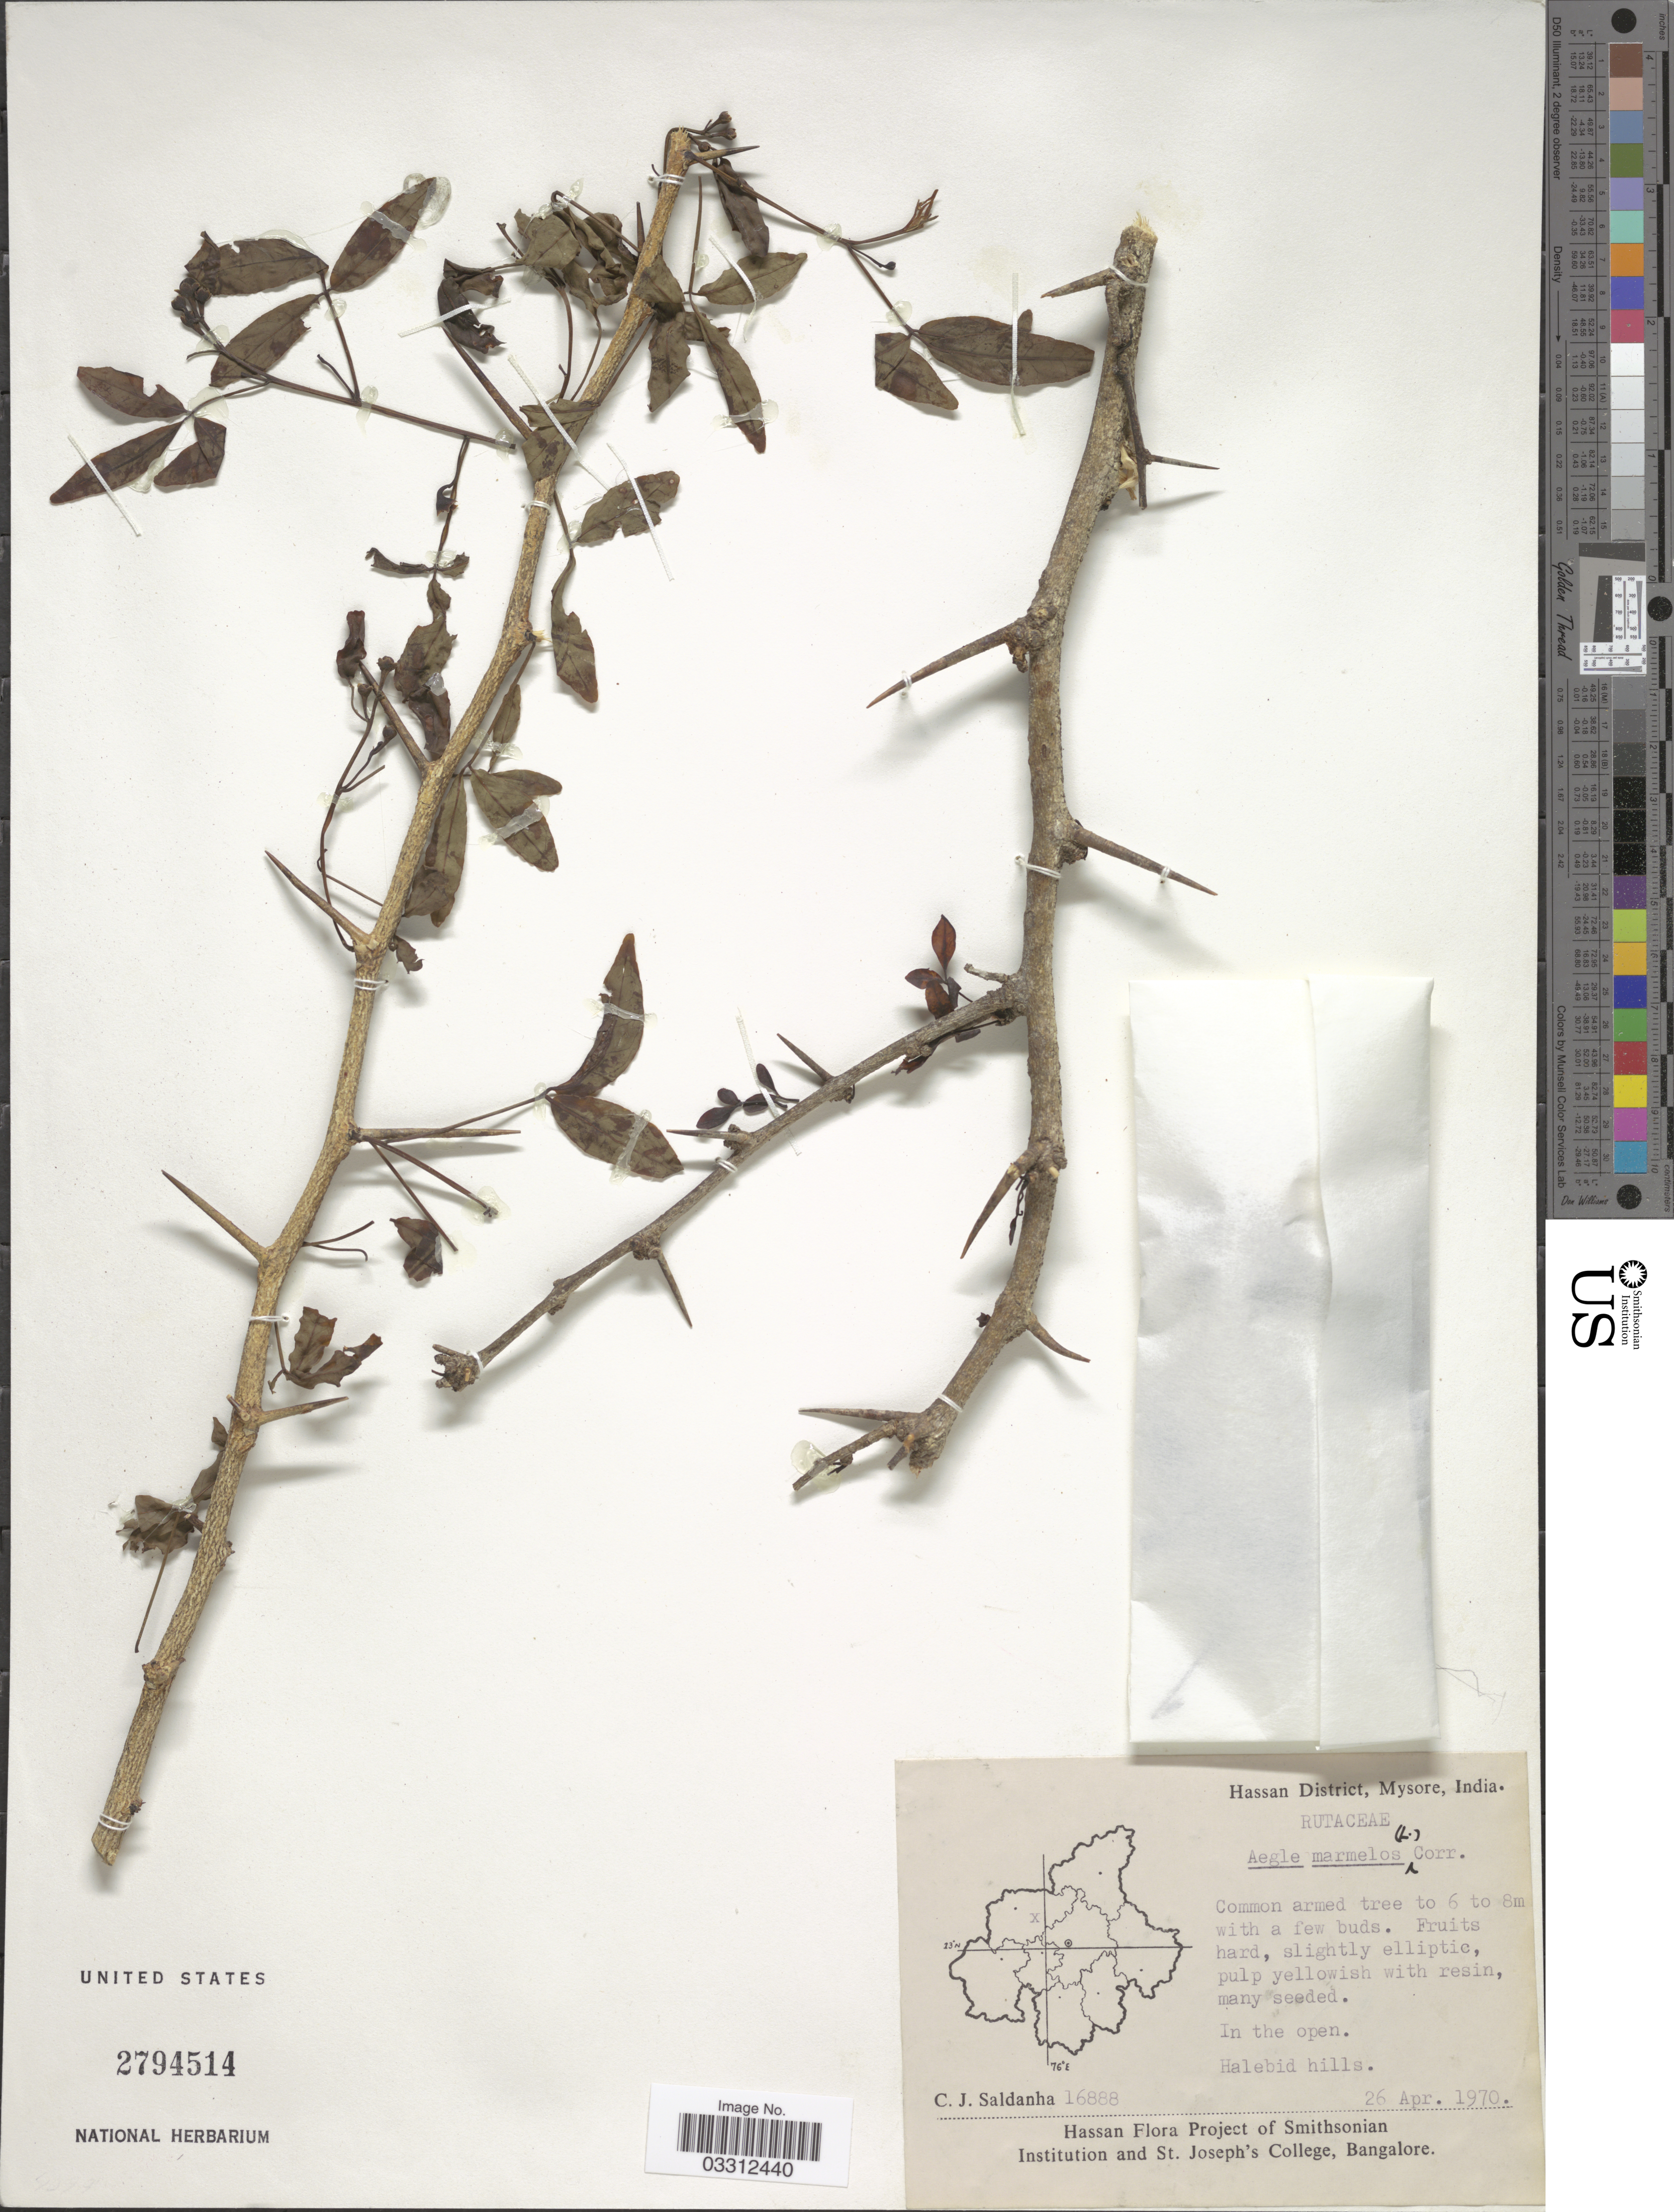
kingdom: Plantae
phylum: Tracheophyta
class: Magnoliopsida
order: Sapindales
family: Rutaceae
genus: Aegle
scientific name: Aegle marmelos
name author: (L.) Corrêa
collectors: C. J. Saldanha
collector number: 16888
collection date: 1970-04-26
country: India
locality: Hassan District, Mysore. Halebid hills.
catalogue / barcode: US 2794514